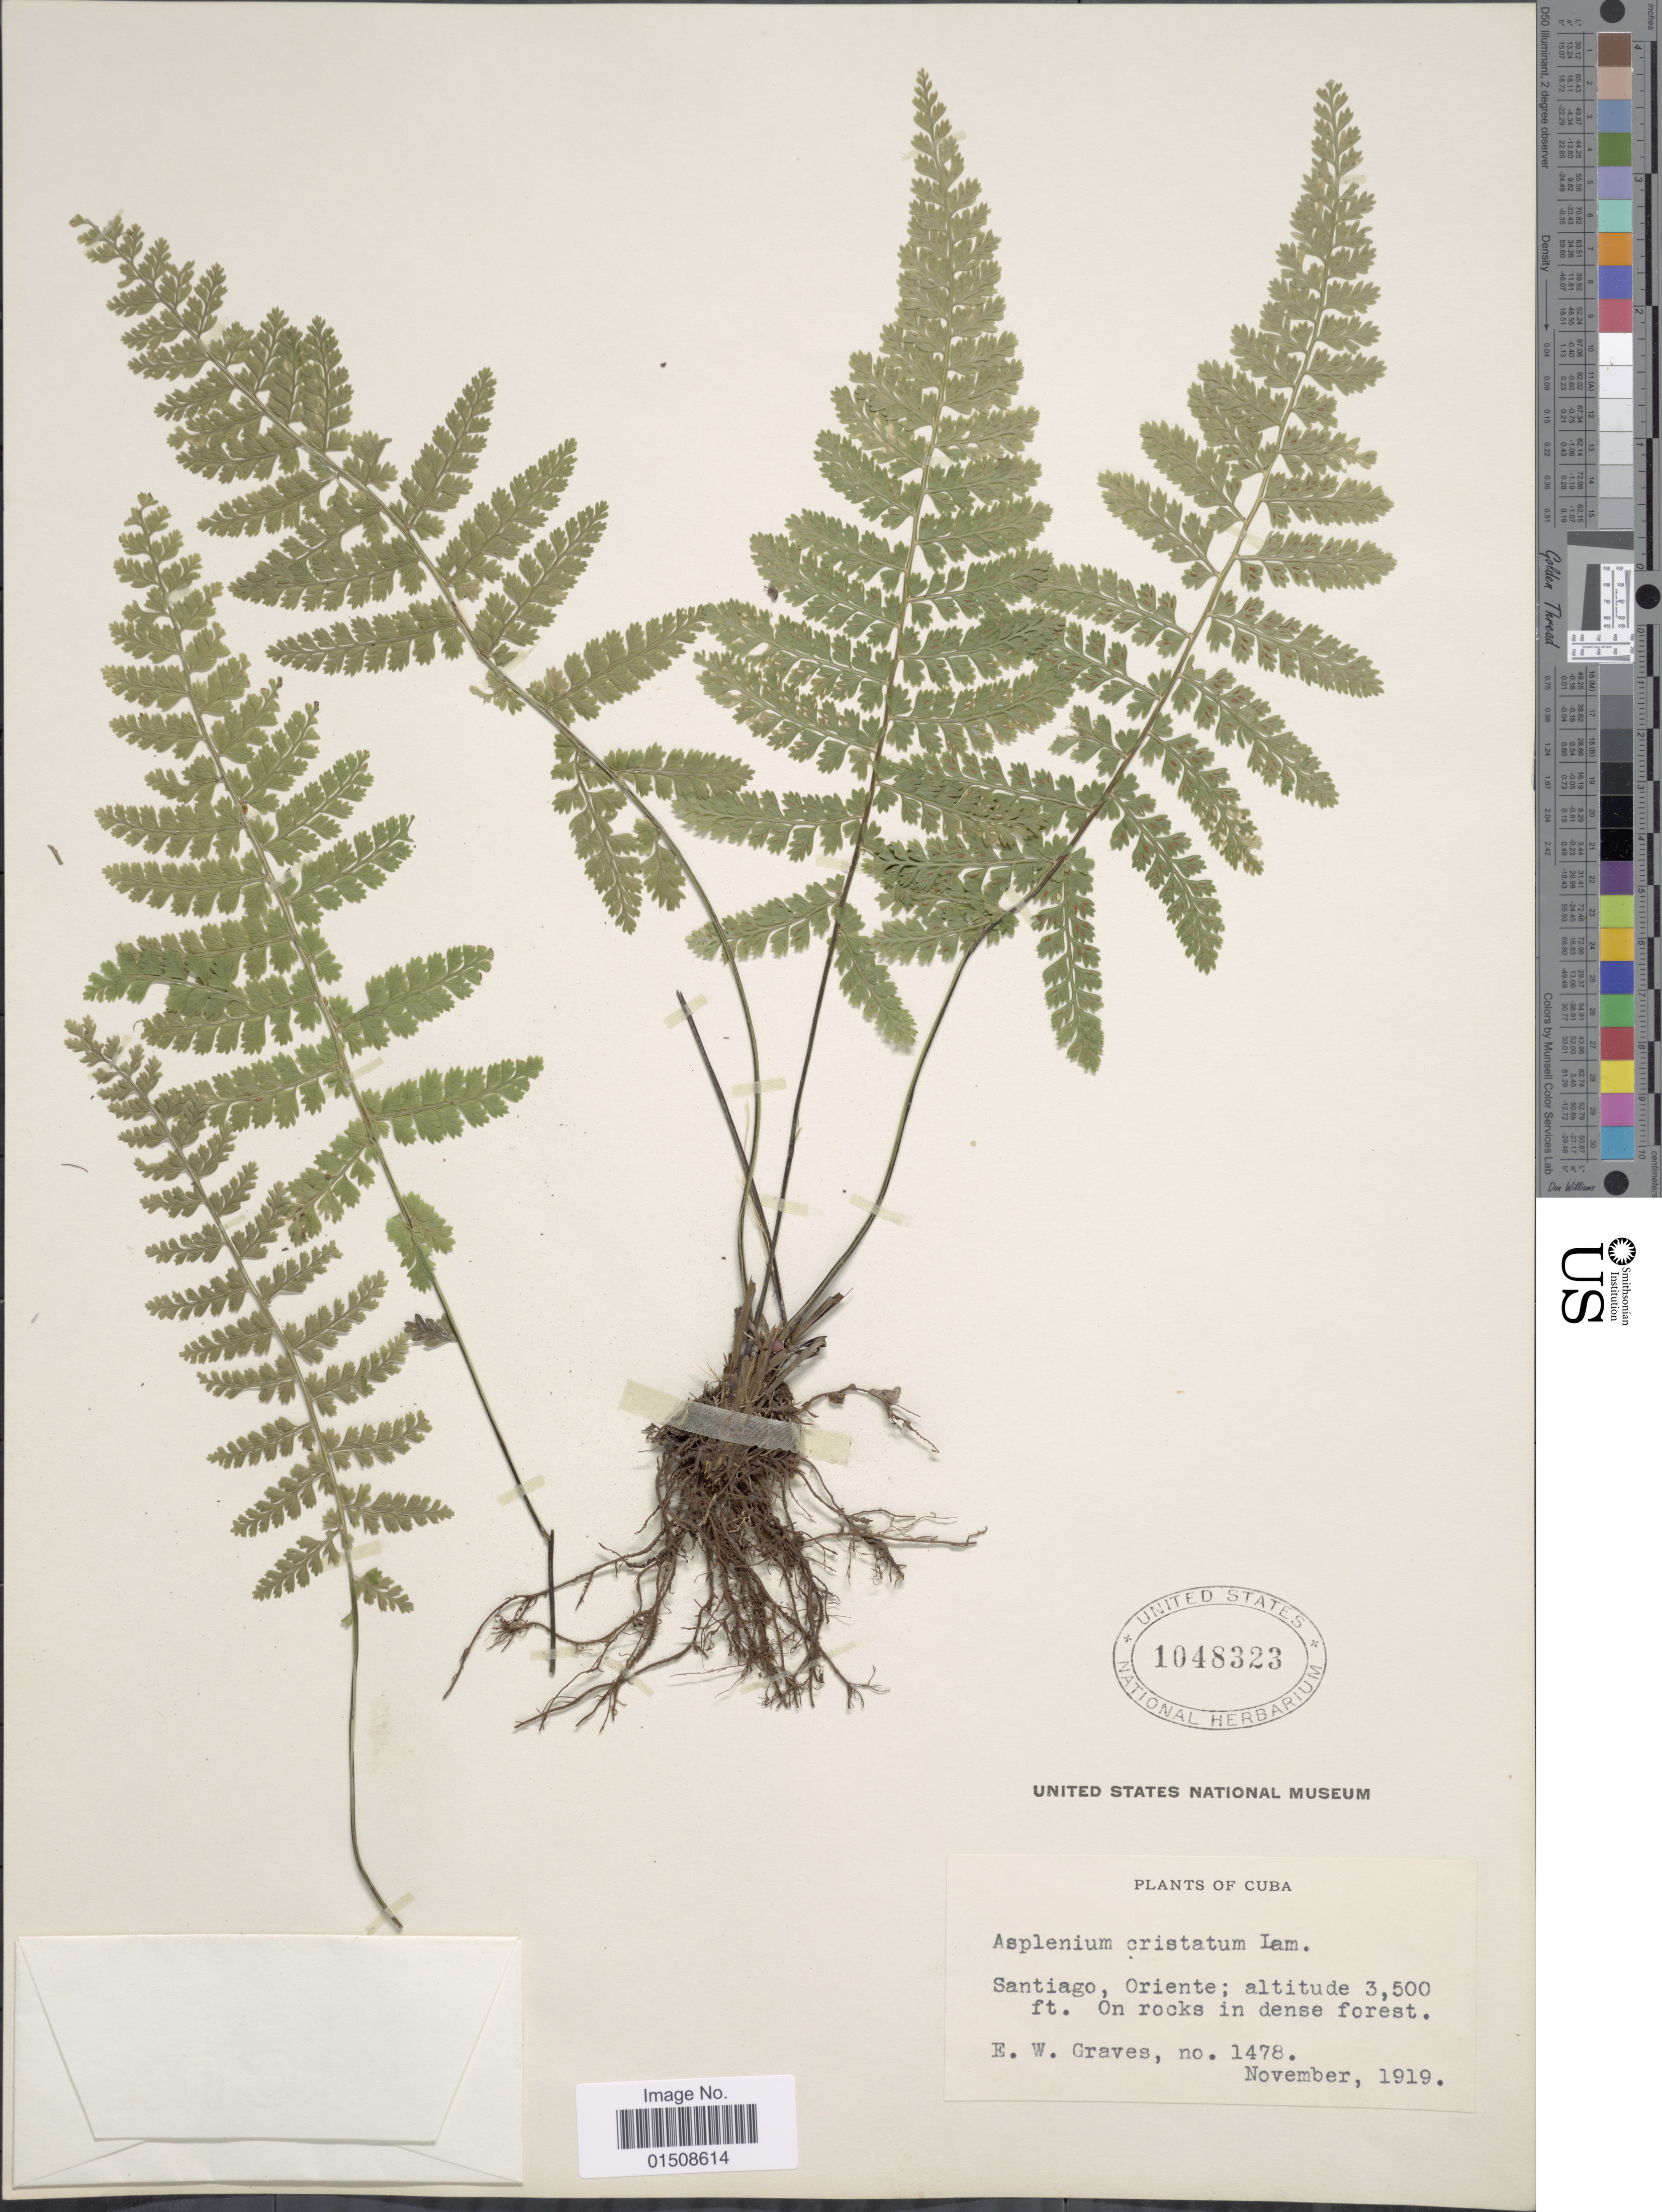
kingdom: Plantae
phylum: Tracheophyta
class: Polypodiopsida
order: Polypodiales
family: Aspleniaceae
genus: Asplenium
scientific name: Asplenium cristatum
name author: Lam.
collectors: E. Graves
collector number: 1478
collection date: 1919-11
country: Cuba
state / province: Oriente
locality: Santiago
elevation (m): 1067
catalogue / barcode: US 1048323